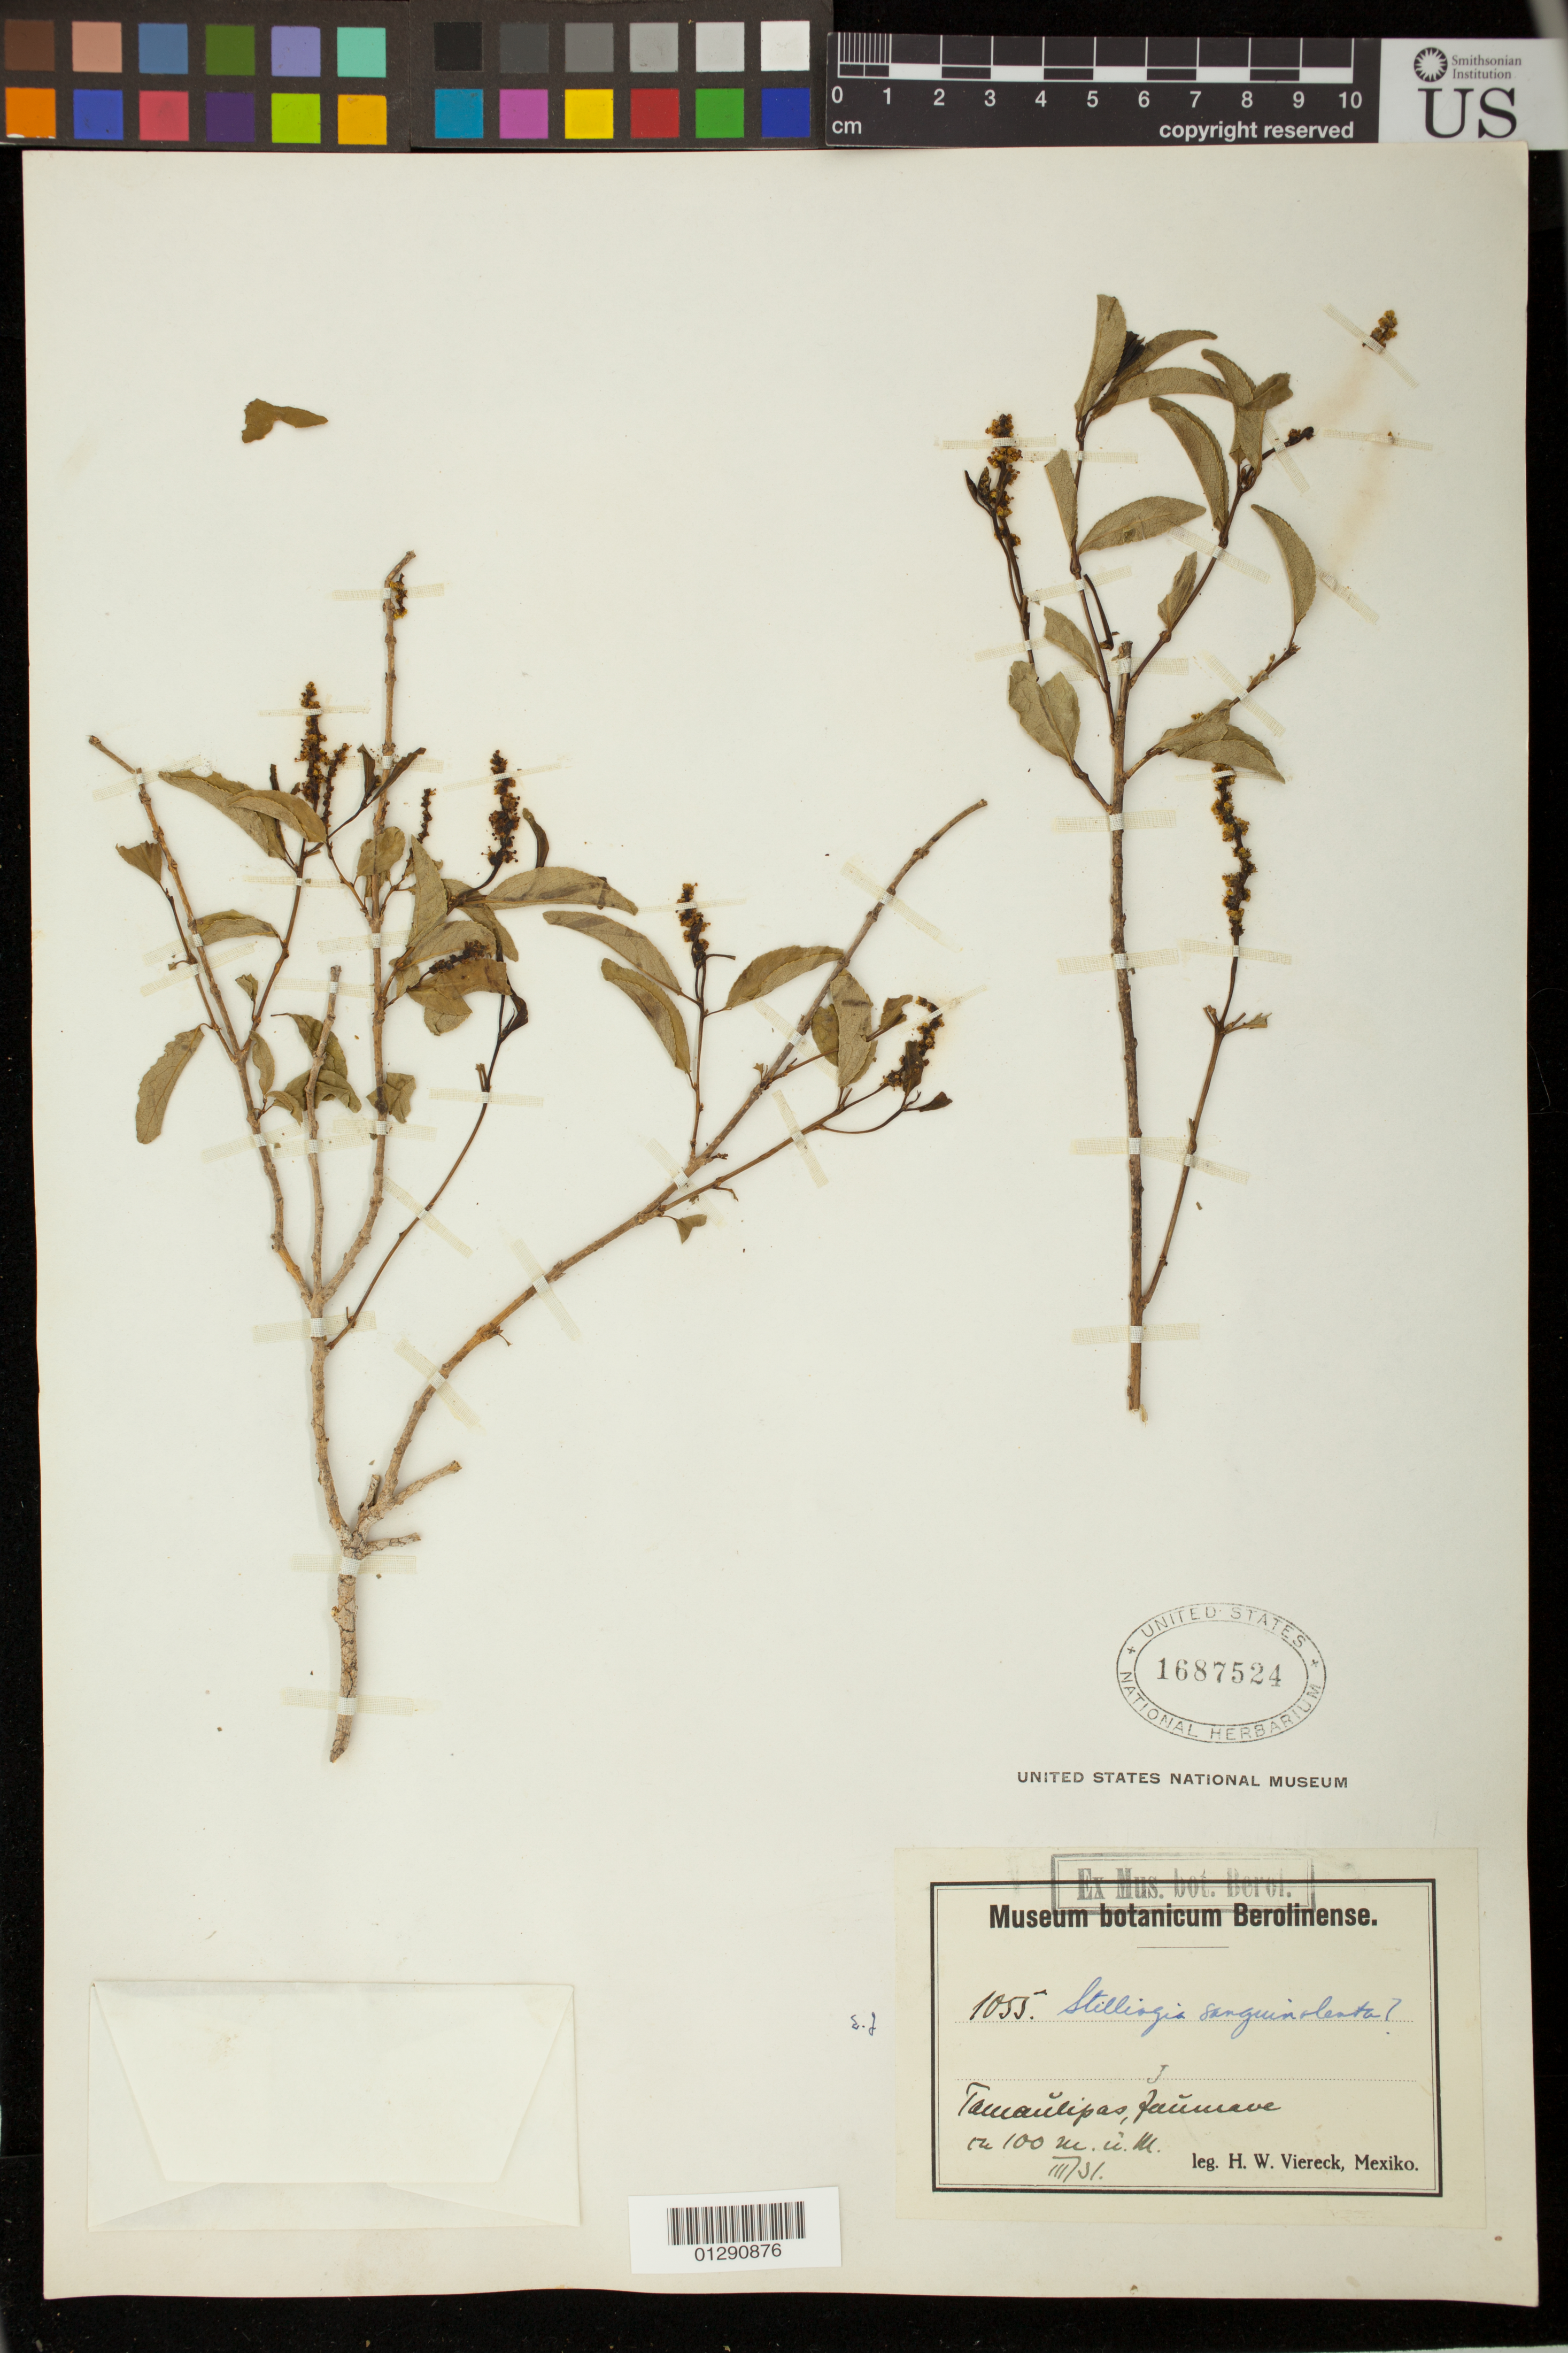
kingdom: Plantae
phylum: Tracheophyta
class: Magnoliopsida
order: Malpighiales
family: Euphorbiaceae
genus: Stillingia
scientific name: Stillingia sanguinolenta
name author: Müll. Arg.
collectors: H. W. Viereck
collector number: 1055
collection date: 1931-03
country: Mexico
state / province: Tamaulipas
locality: Jaumave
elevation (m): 100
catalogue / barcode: US 1687524